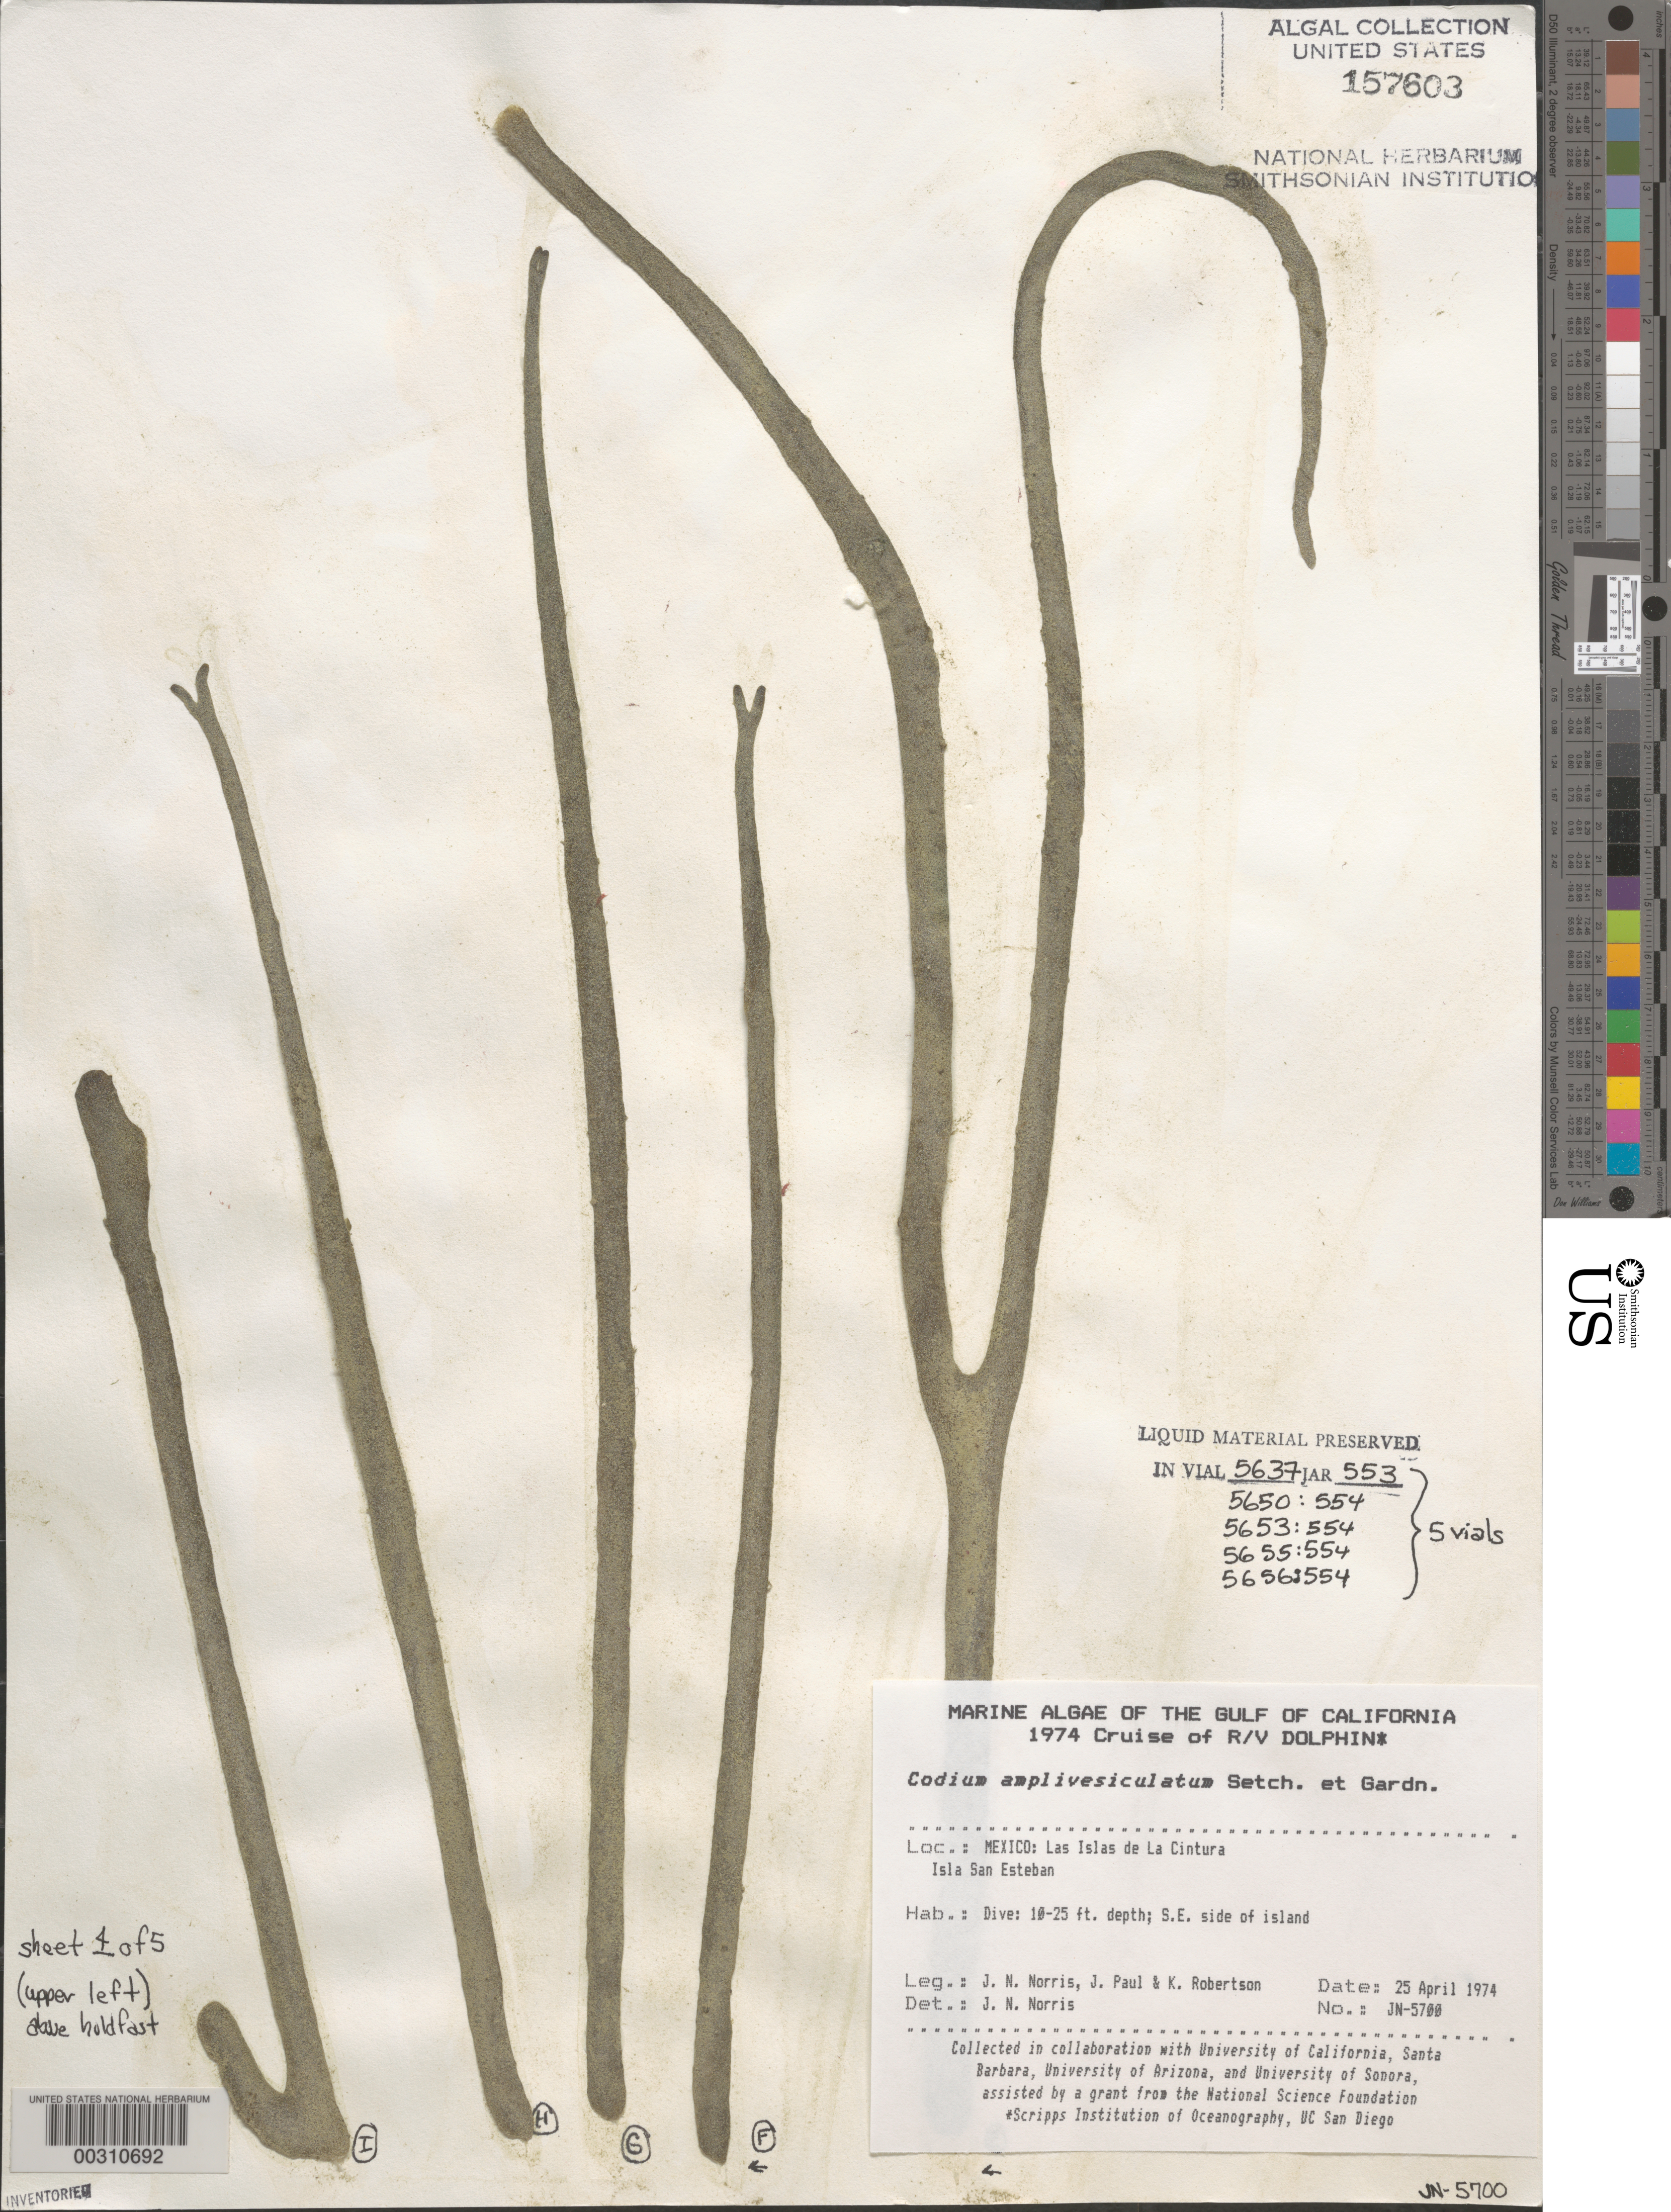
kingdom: Plantae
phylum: Chlorophyta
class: Ulvophyceae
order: Bryopsidales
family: Codiaceae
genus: Codium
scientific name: Codium amplivesiculatum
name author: Setch. & N.L. Gardner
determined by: Norris, James N.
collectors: J. N. Norris, J. Paul & K. Robertson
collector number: JN-5700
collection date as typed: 25 Apr 1974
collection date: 1974-04-25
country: Mexico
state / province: Baja California Norte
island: Isla San Esteban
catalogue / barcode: US 157603